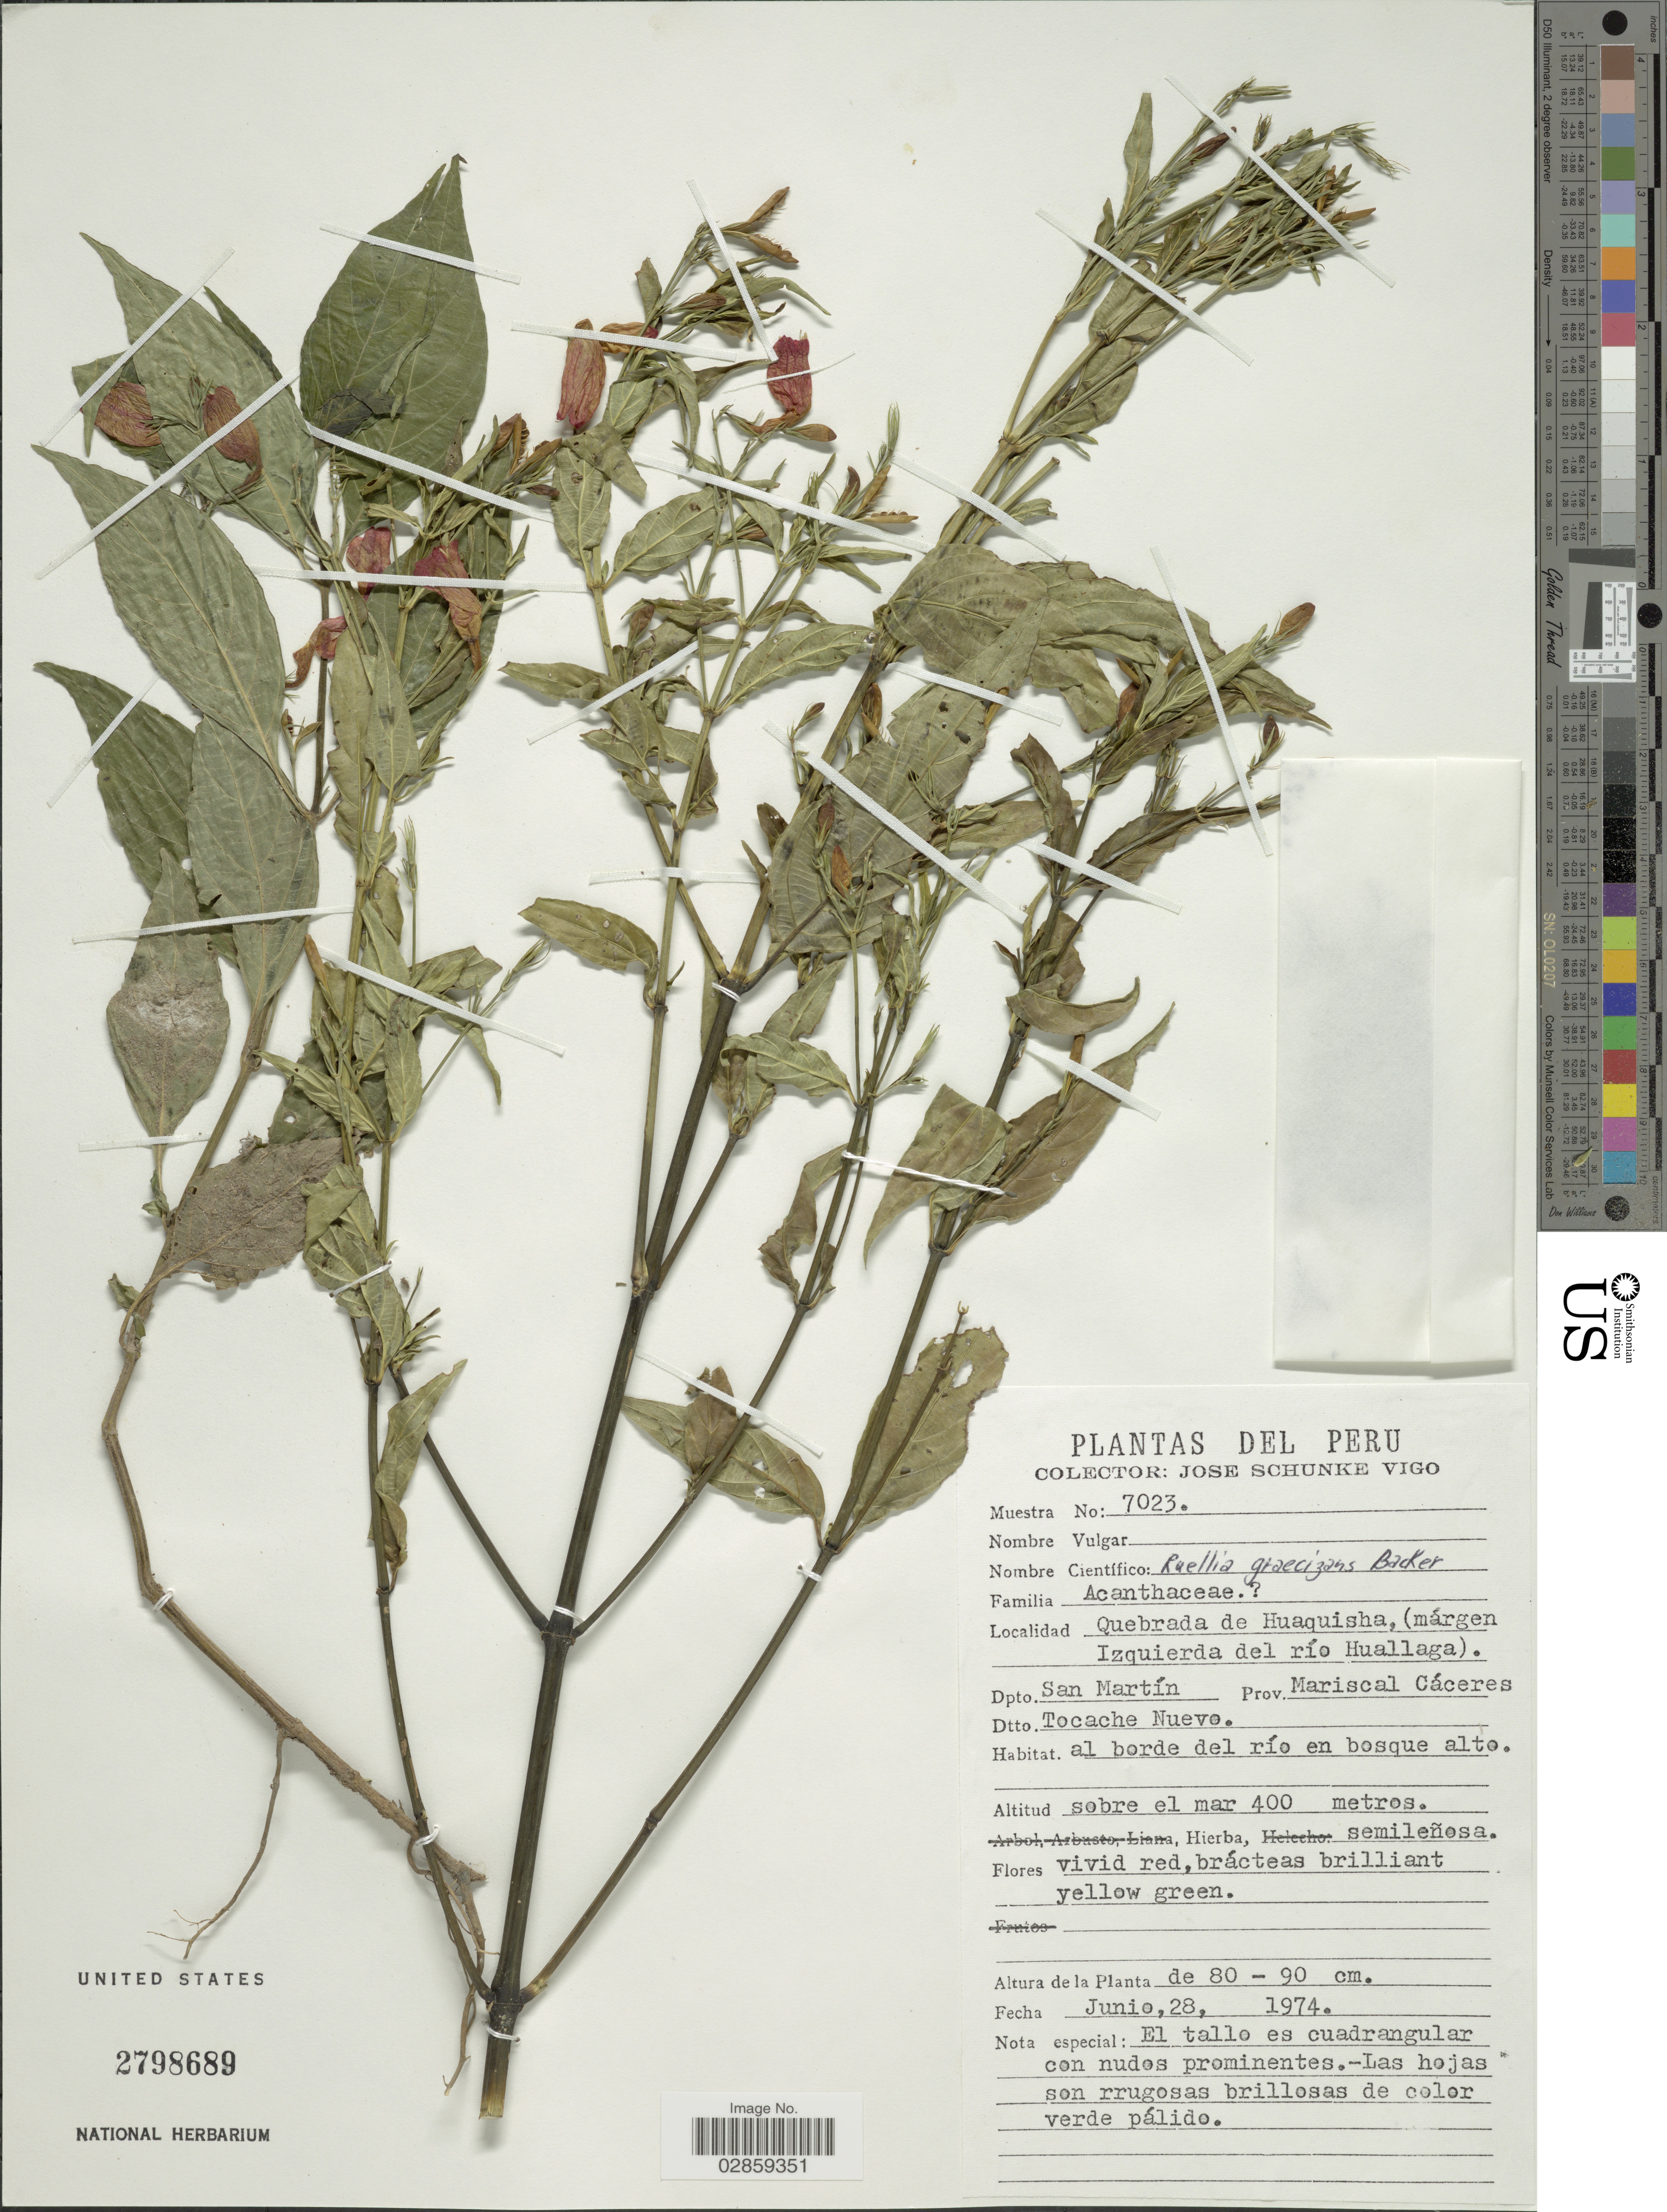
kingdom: Plantae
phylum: Tracheophyta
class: Magnoliopsida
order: Lamiales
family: Acanthaceae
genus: Ruellia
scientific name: Ruellia brevifolia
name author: (Pohl) C. Ezcurra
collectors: J. Schunke Vigo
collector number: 7023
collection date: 1974-06-28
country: Peru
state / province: San Martín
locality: Quebrada de Huaquisha, (márgen Izquierda del río Huallaga). Dpto. San Martín, Prov. Mariscal Cáceres, Dtto. Tocache Nuevo.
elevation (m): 400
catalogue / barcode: US 2798689